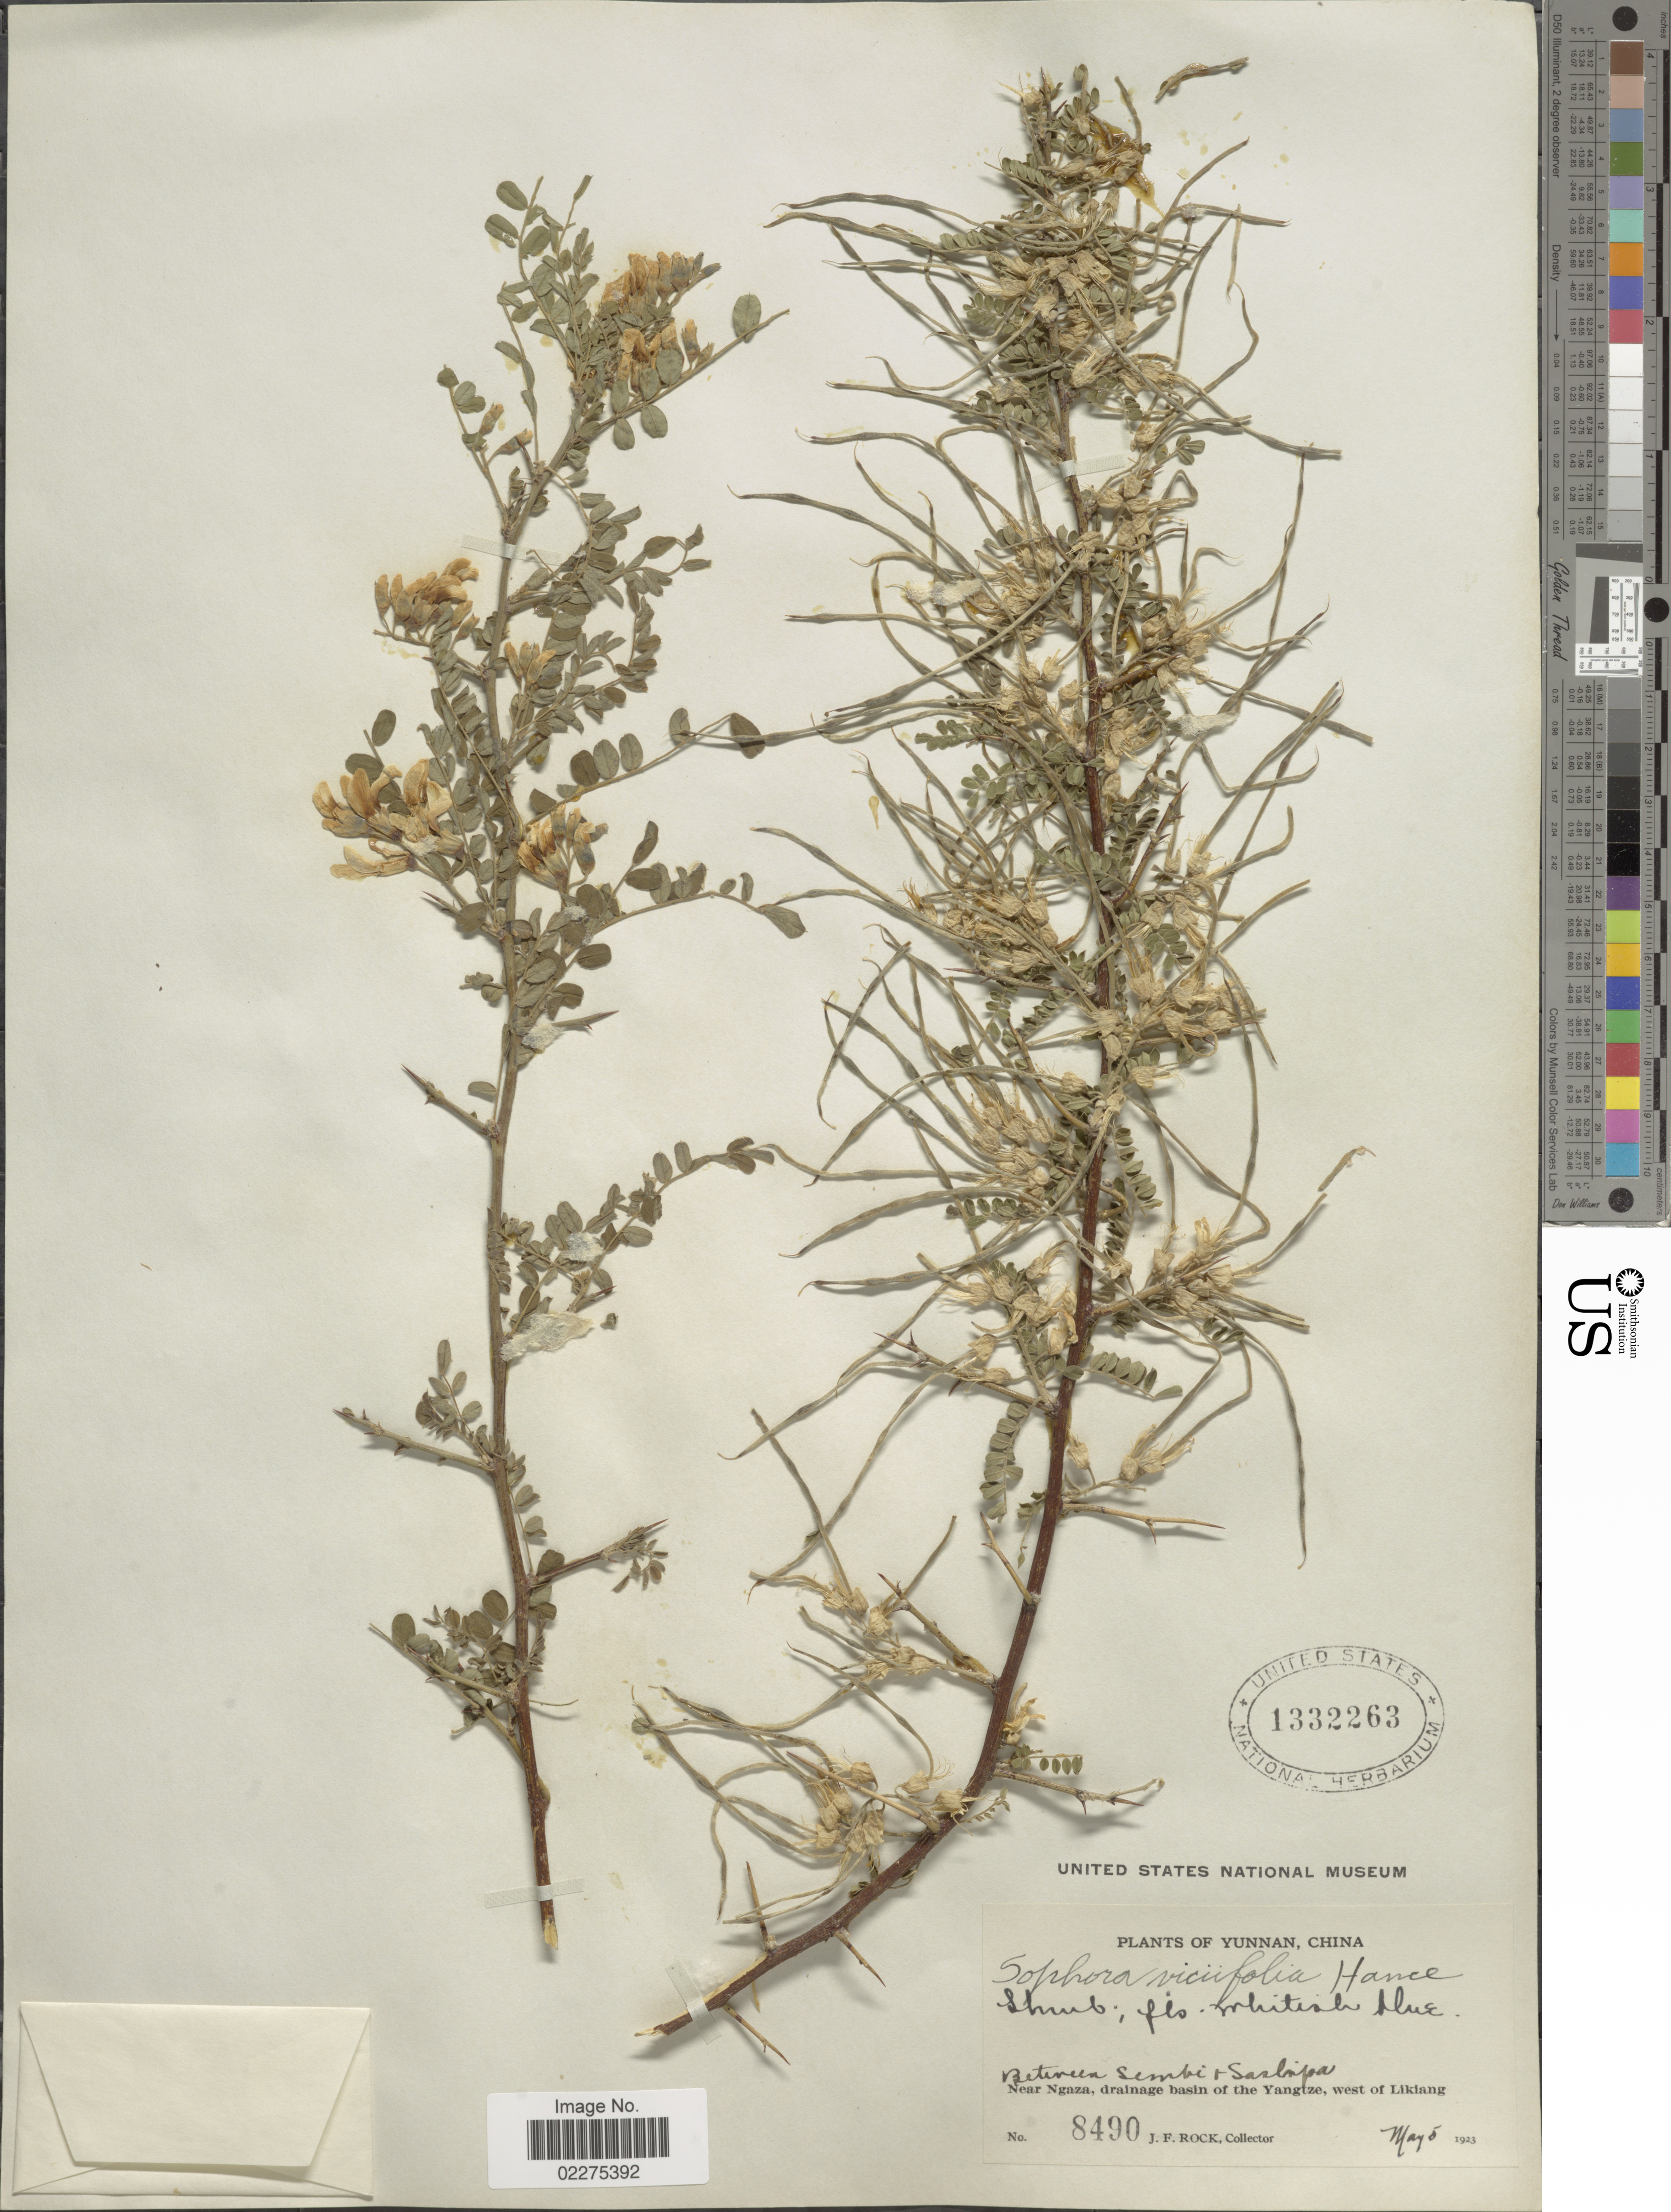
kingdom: Plantae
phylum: Tracheophyta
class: Magnoliopsida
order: Fabales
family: Fabaceae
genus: Sophora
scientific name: Sophora davidii var. davidii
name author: (Franch.) Skeels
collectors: J. Rock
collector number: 8490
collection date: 1923-05-05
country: China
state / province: Yunnan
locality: Between Sembi & Sashipa. Near Ngaza, drainage basin of the Yangtze, west of Likiang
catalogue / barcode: US 1332263